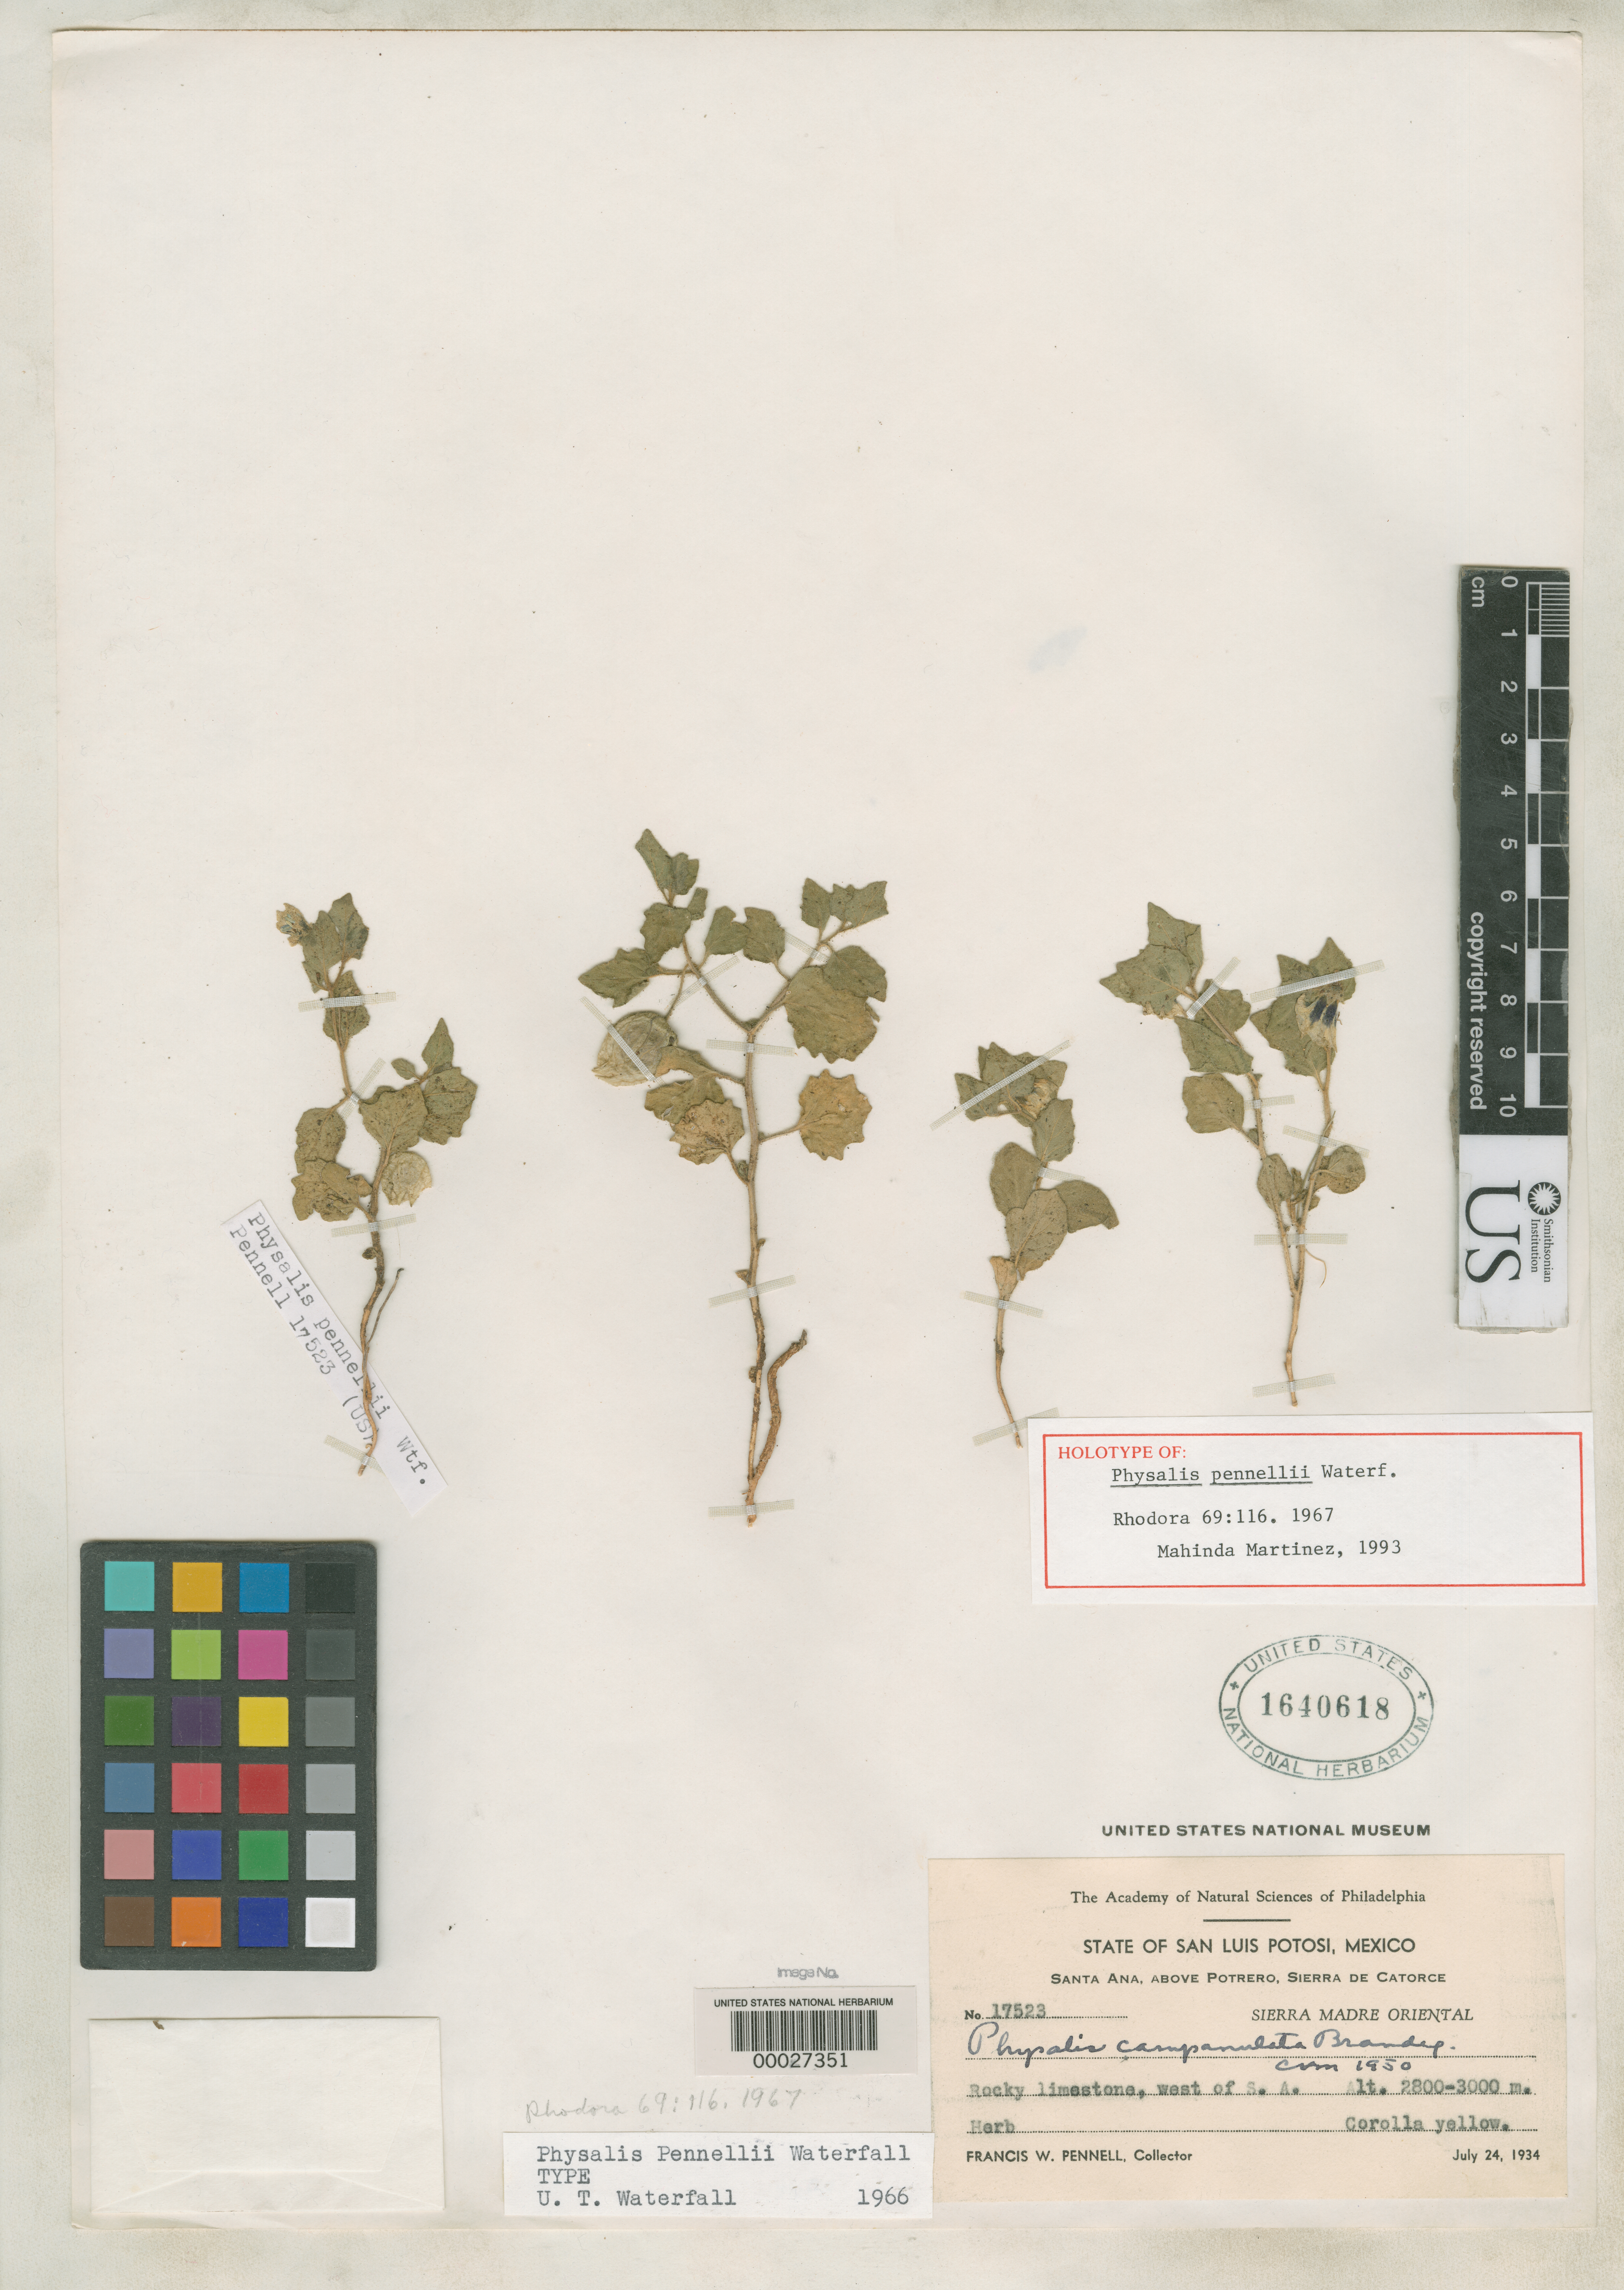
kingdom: Plantae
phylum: Tracheophyta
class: Magnoliopsida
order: Solanales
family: Solanaceae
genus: Physalis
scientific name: Physalis pennellii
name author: Waterf.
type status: Holotype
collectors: F. W. Pennell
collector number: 17523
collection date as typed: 24 Jul 1934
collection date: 1934-07-24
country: Mexico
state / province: San Luis Potosi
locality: Santa Ana, above Portrero.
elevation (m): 2800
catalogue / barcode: US 1640618